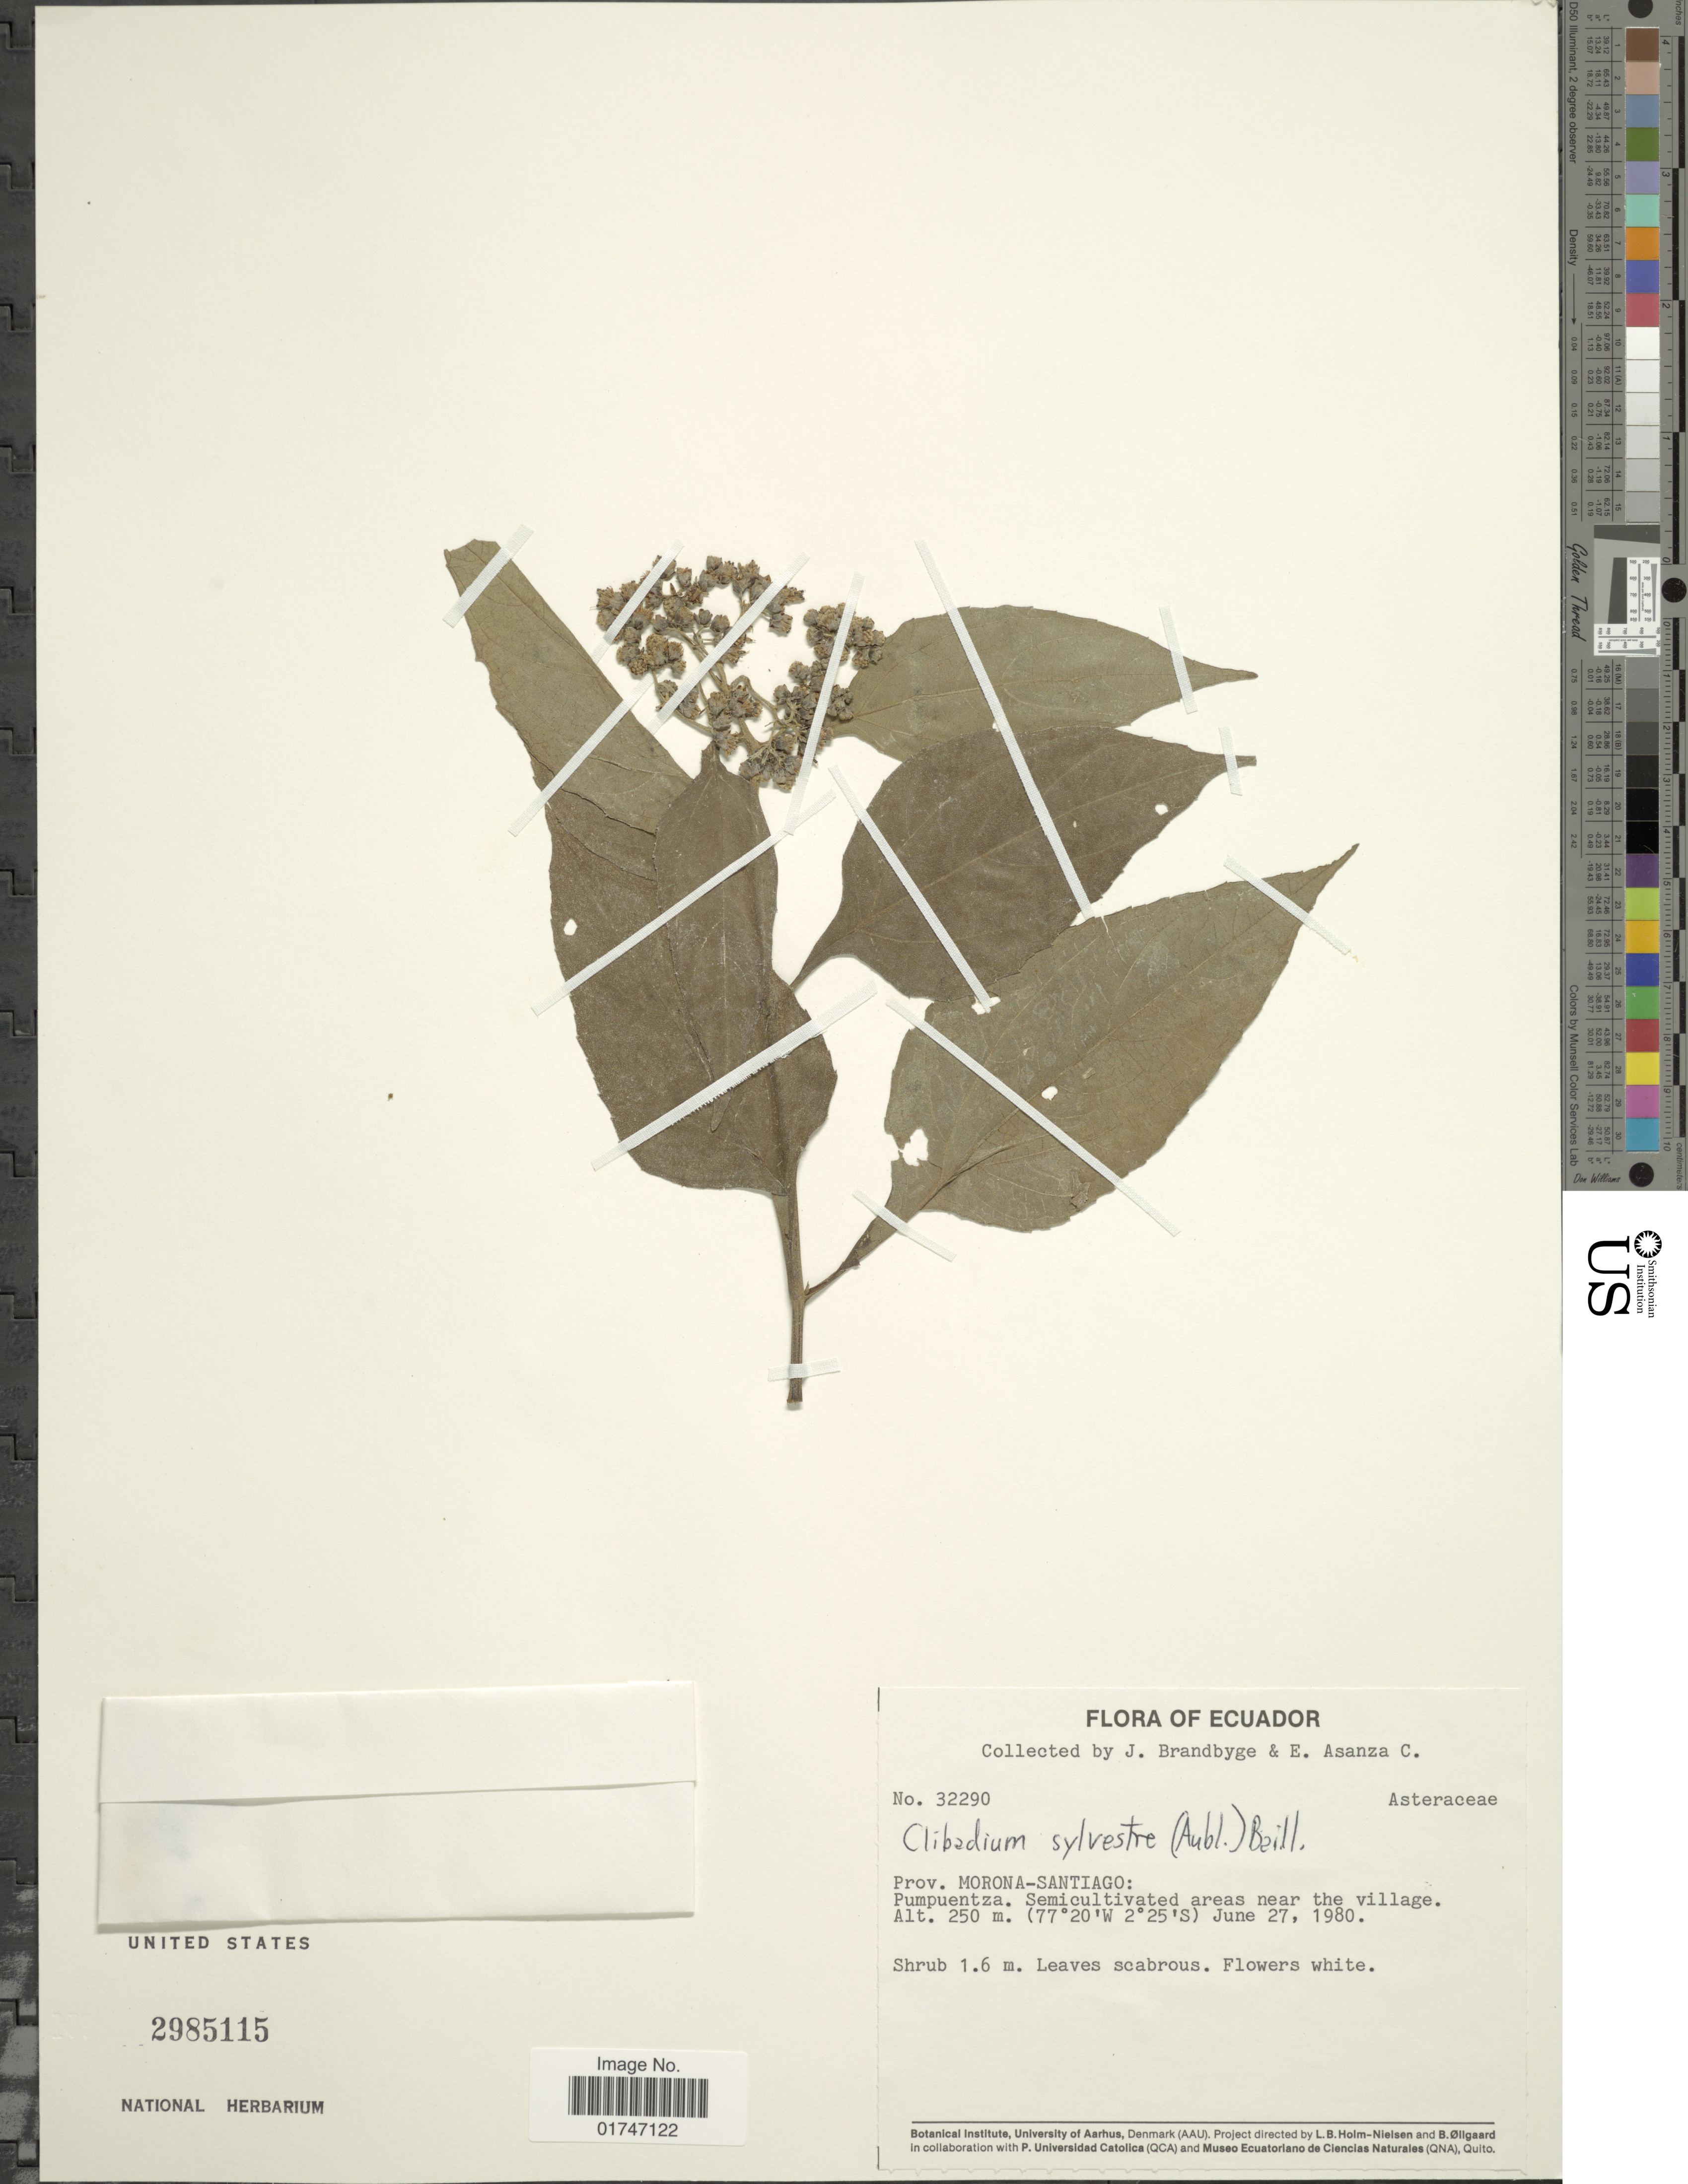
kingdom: Plantae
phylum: Tracheophyta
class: Magnoliopsida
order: Asterales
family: Asteraceae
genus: Clibadium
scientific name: Clibadium sylvestre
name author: (Aubl.) Baill.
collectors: J. Brandbyge & E. Asanza C.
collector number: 32290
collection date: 1980-06-27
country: Ecuador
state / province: Morona-Santiago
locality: Prov. Morona-Santiago: Pumpuentza. Semicultivated areas near the village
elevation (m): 250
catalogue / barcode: US 2985115